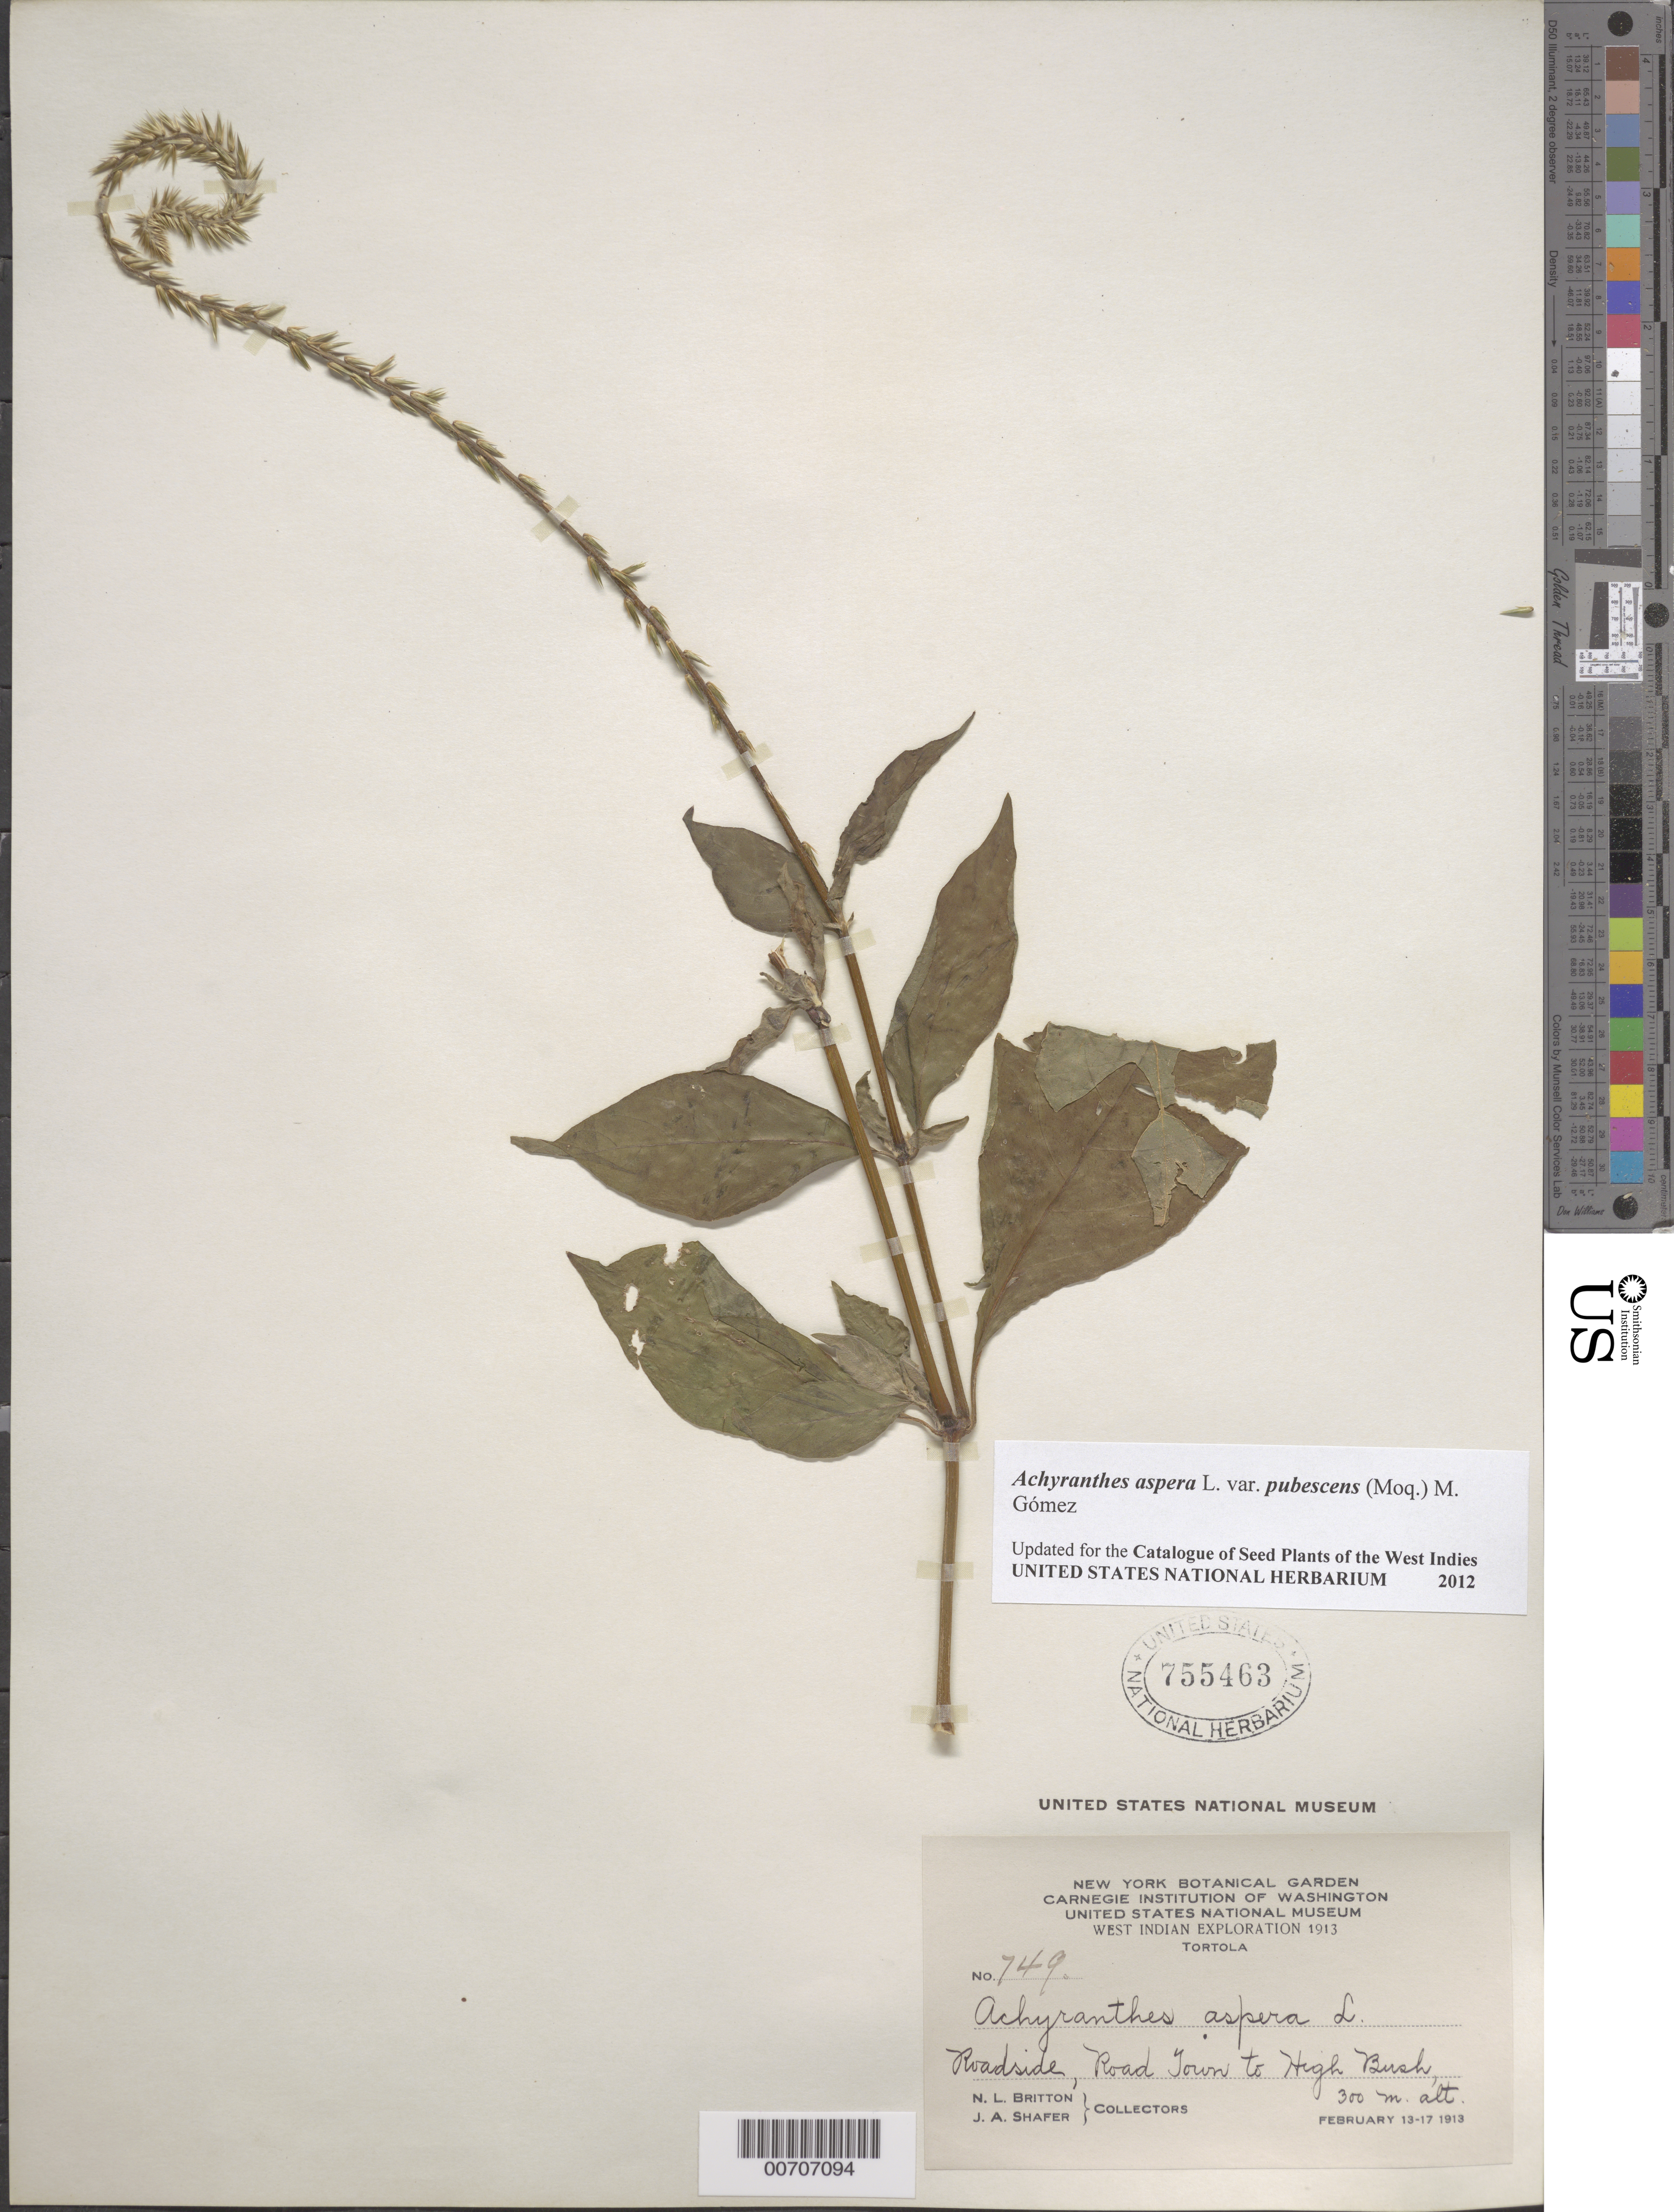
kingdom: Plantae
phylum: Tracheophyta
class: Magnoliopsida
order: Caryophyllales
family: Amaranthaceae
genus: Achyranthes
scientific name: Achyranthes aspera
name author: L.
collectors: N. Britton & J. A. Shafer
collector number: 749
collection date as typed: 13 Feb 1913 to 17 Feb 1913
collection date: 1913-02-13/1913-02-17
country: British Virgin Islands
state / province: Tortola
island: Tortola Island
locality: Road Town to High Bush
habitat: Roadside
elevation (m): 300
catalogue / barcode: US 755463